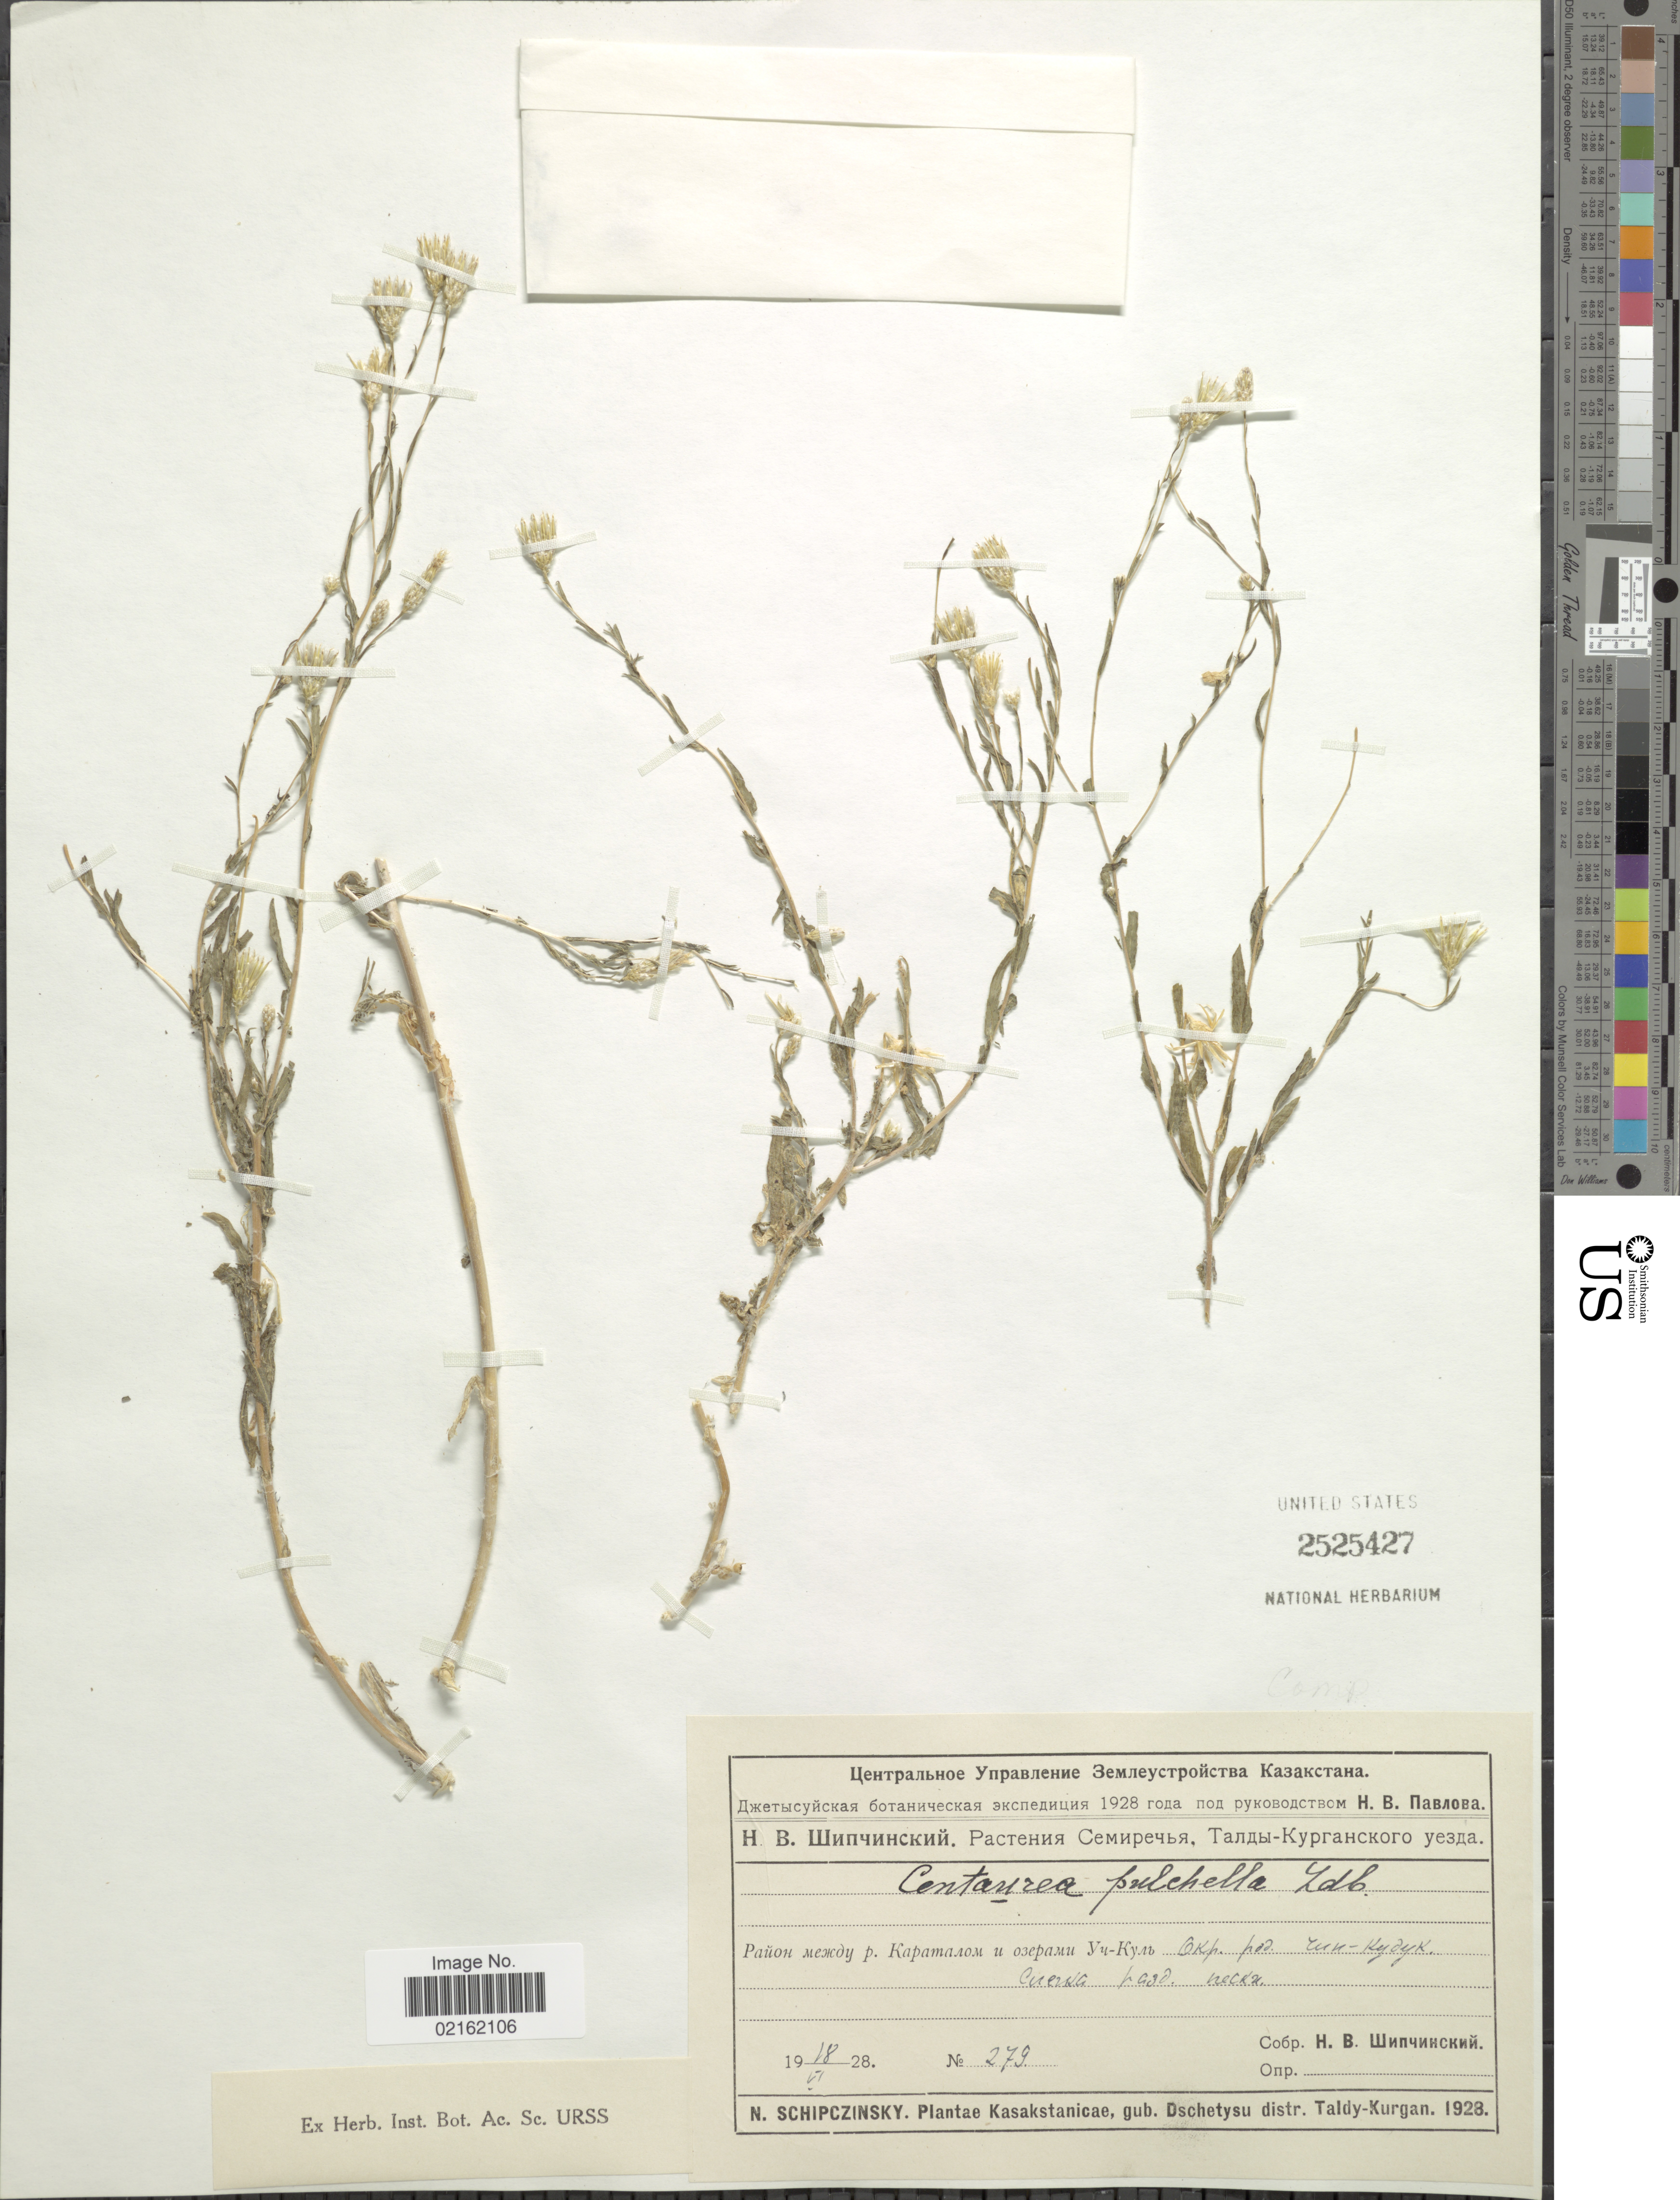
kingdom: Plantae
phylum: Tracheophyta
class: Magnoliopsida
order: Asterales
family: Asteraceae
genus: Centaurea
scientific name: Centaurea pulchella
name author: Ledeb.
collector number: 279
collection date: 1928-06-18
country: Kazakhstan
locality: X, gub. Dschetysu distr. Taldy-Kurgan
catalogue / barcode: US 2525427